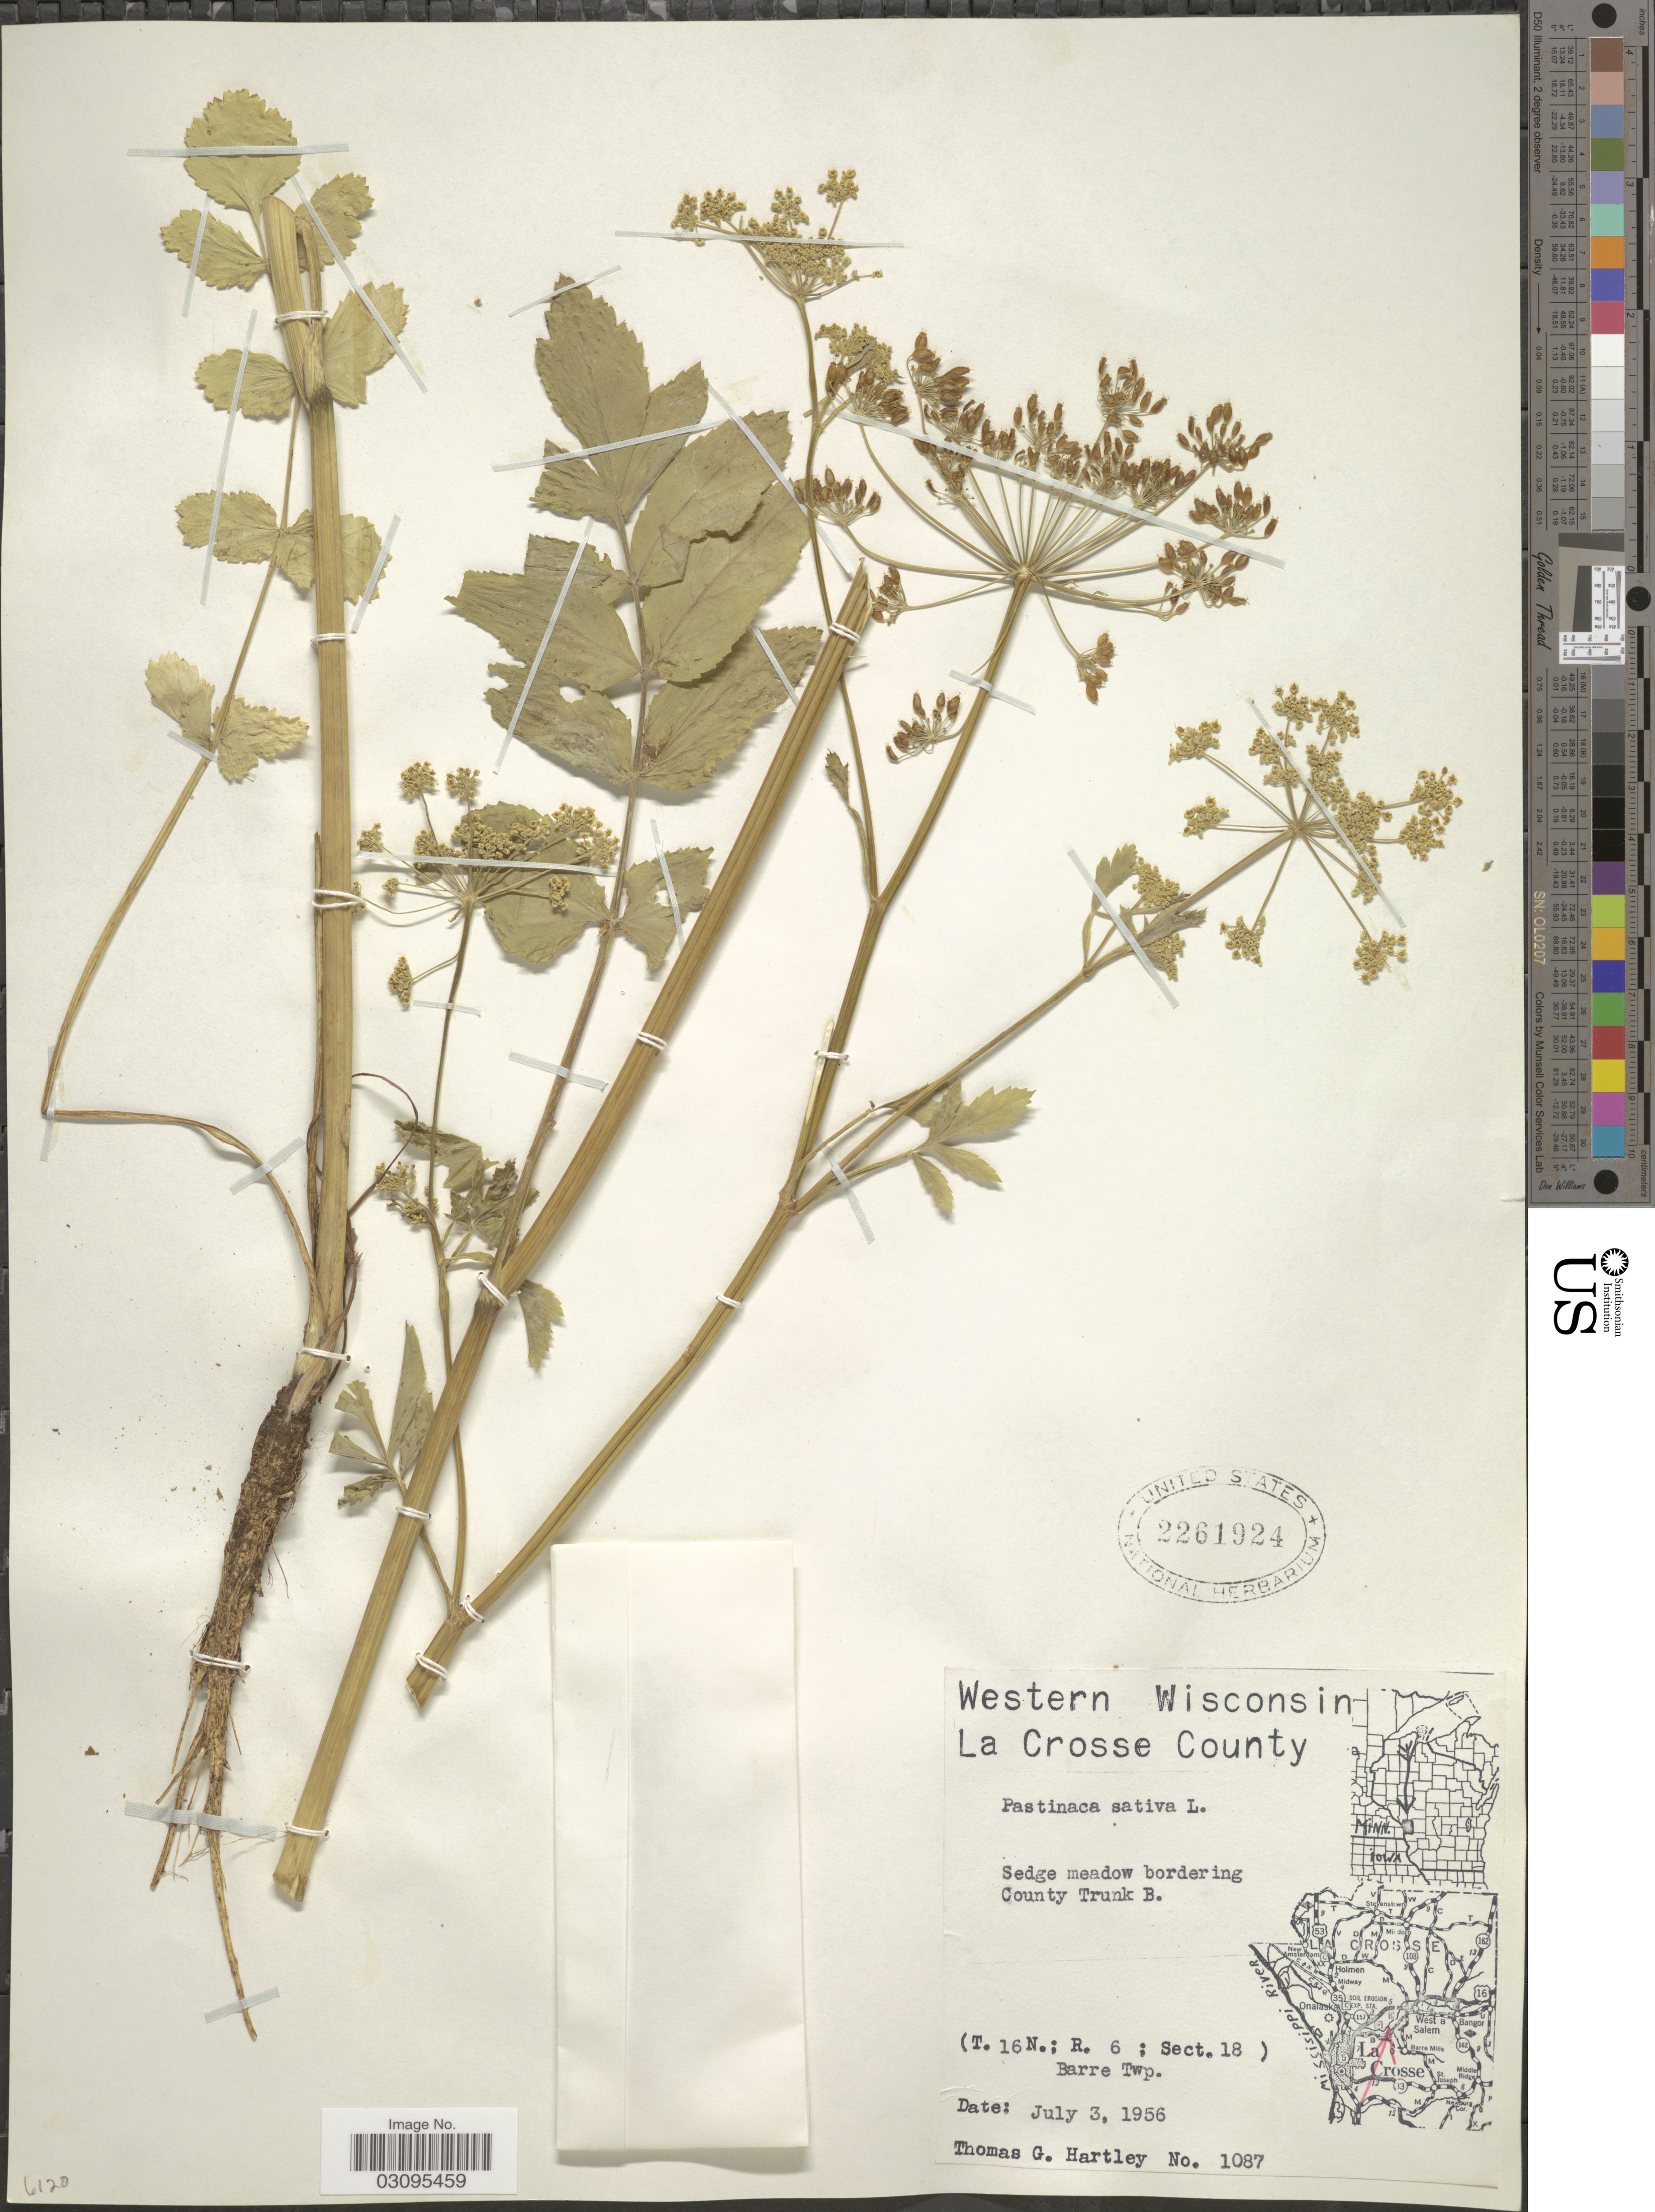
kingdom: Plantae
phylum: Tracheophyta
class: Magnoliopsida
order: Apiales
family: Apiaceae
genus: Pastinaca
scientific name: Pastinaca sativa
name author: L.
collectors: T. G. Hartley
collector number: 1087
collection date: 1956-07-03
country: United States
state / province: Wisconsin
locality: Western Wisconsin, La Crosse County, County Trunk B., (T.16N.; R. 6; Sect. 18) Barre Twp.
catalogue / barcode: US 2261924